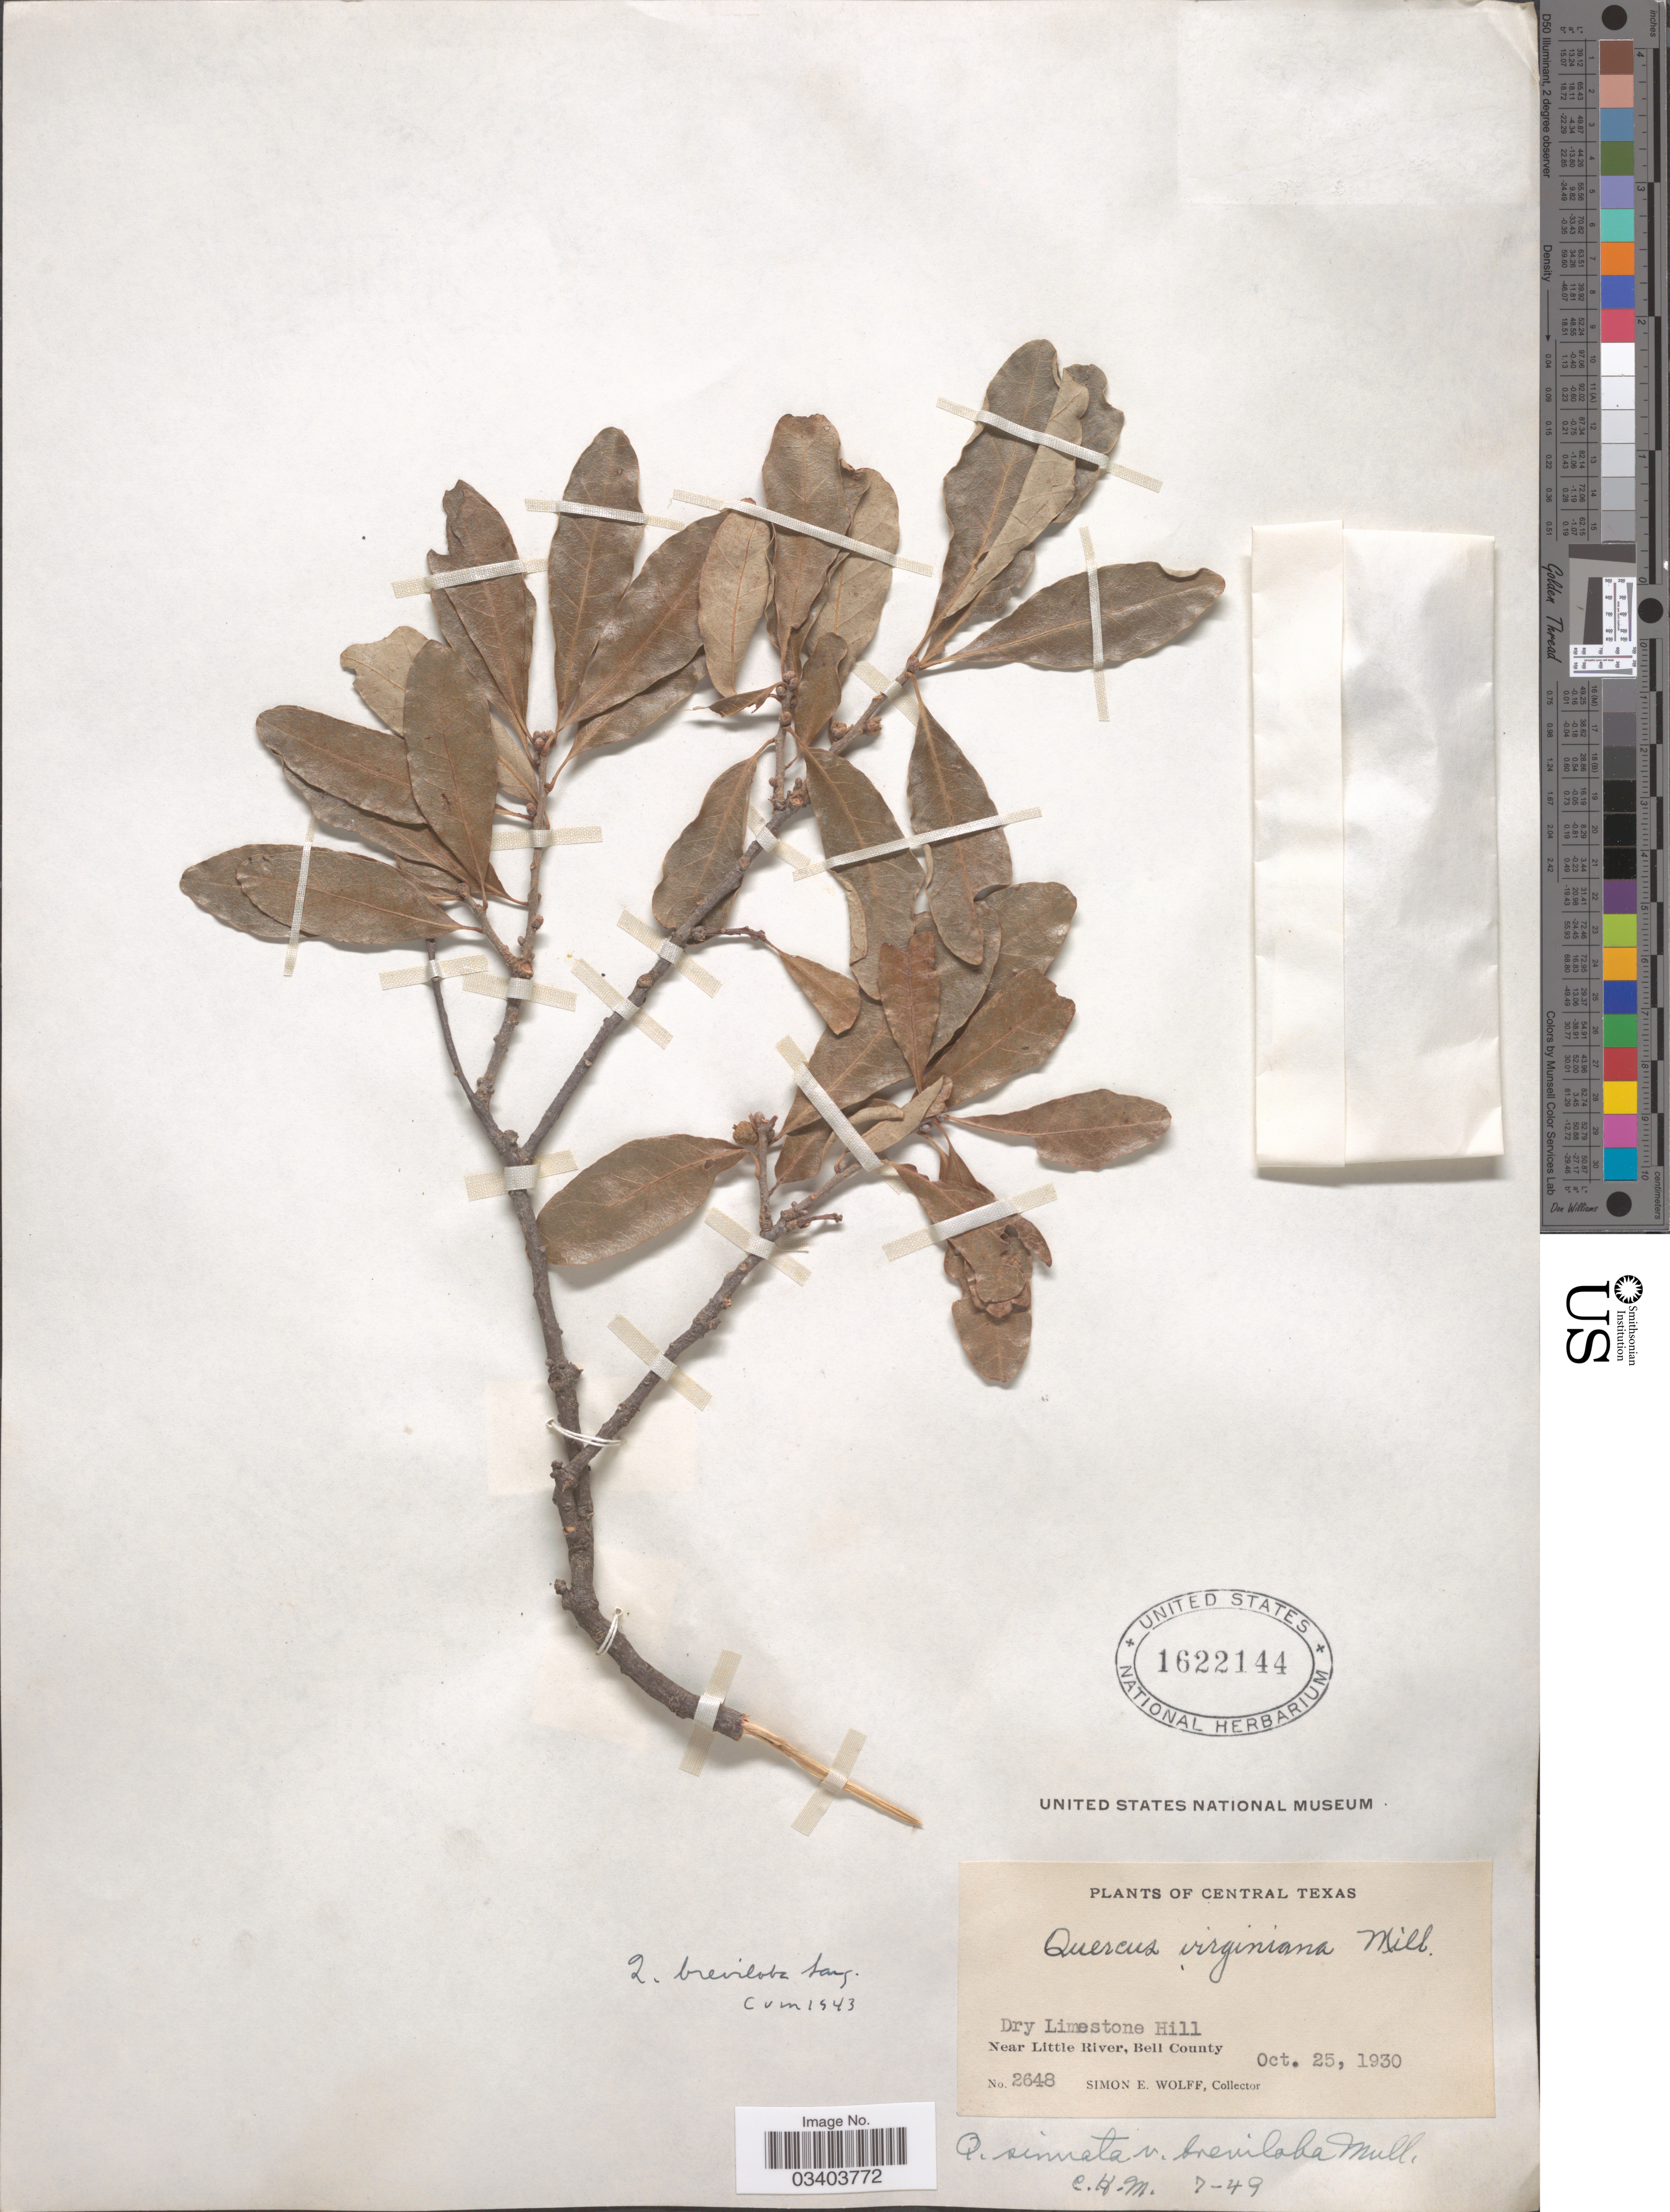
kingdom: Plantae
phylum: Tracheophyta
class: Magnoliopsida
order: Fagales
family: Fagaceae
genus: Quercus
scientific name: Quercus breviloba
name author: (Torr.) Sarg.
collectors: S. E. Wolff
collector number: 2648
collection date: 1930-10-25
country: United States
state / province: Texas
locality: Central Texas. Dry Limestone Hill. Near Little River, Bell County.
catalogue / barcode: US 1622144